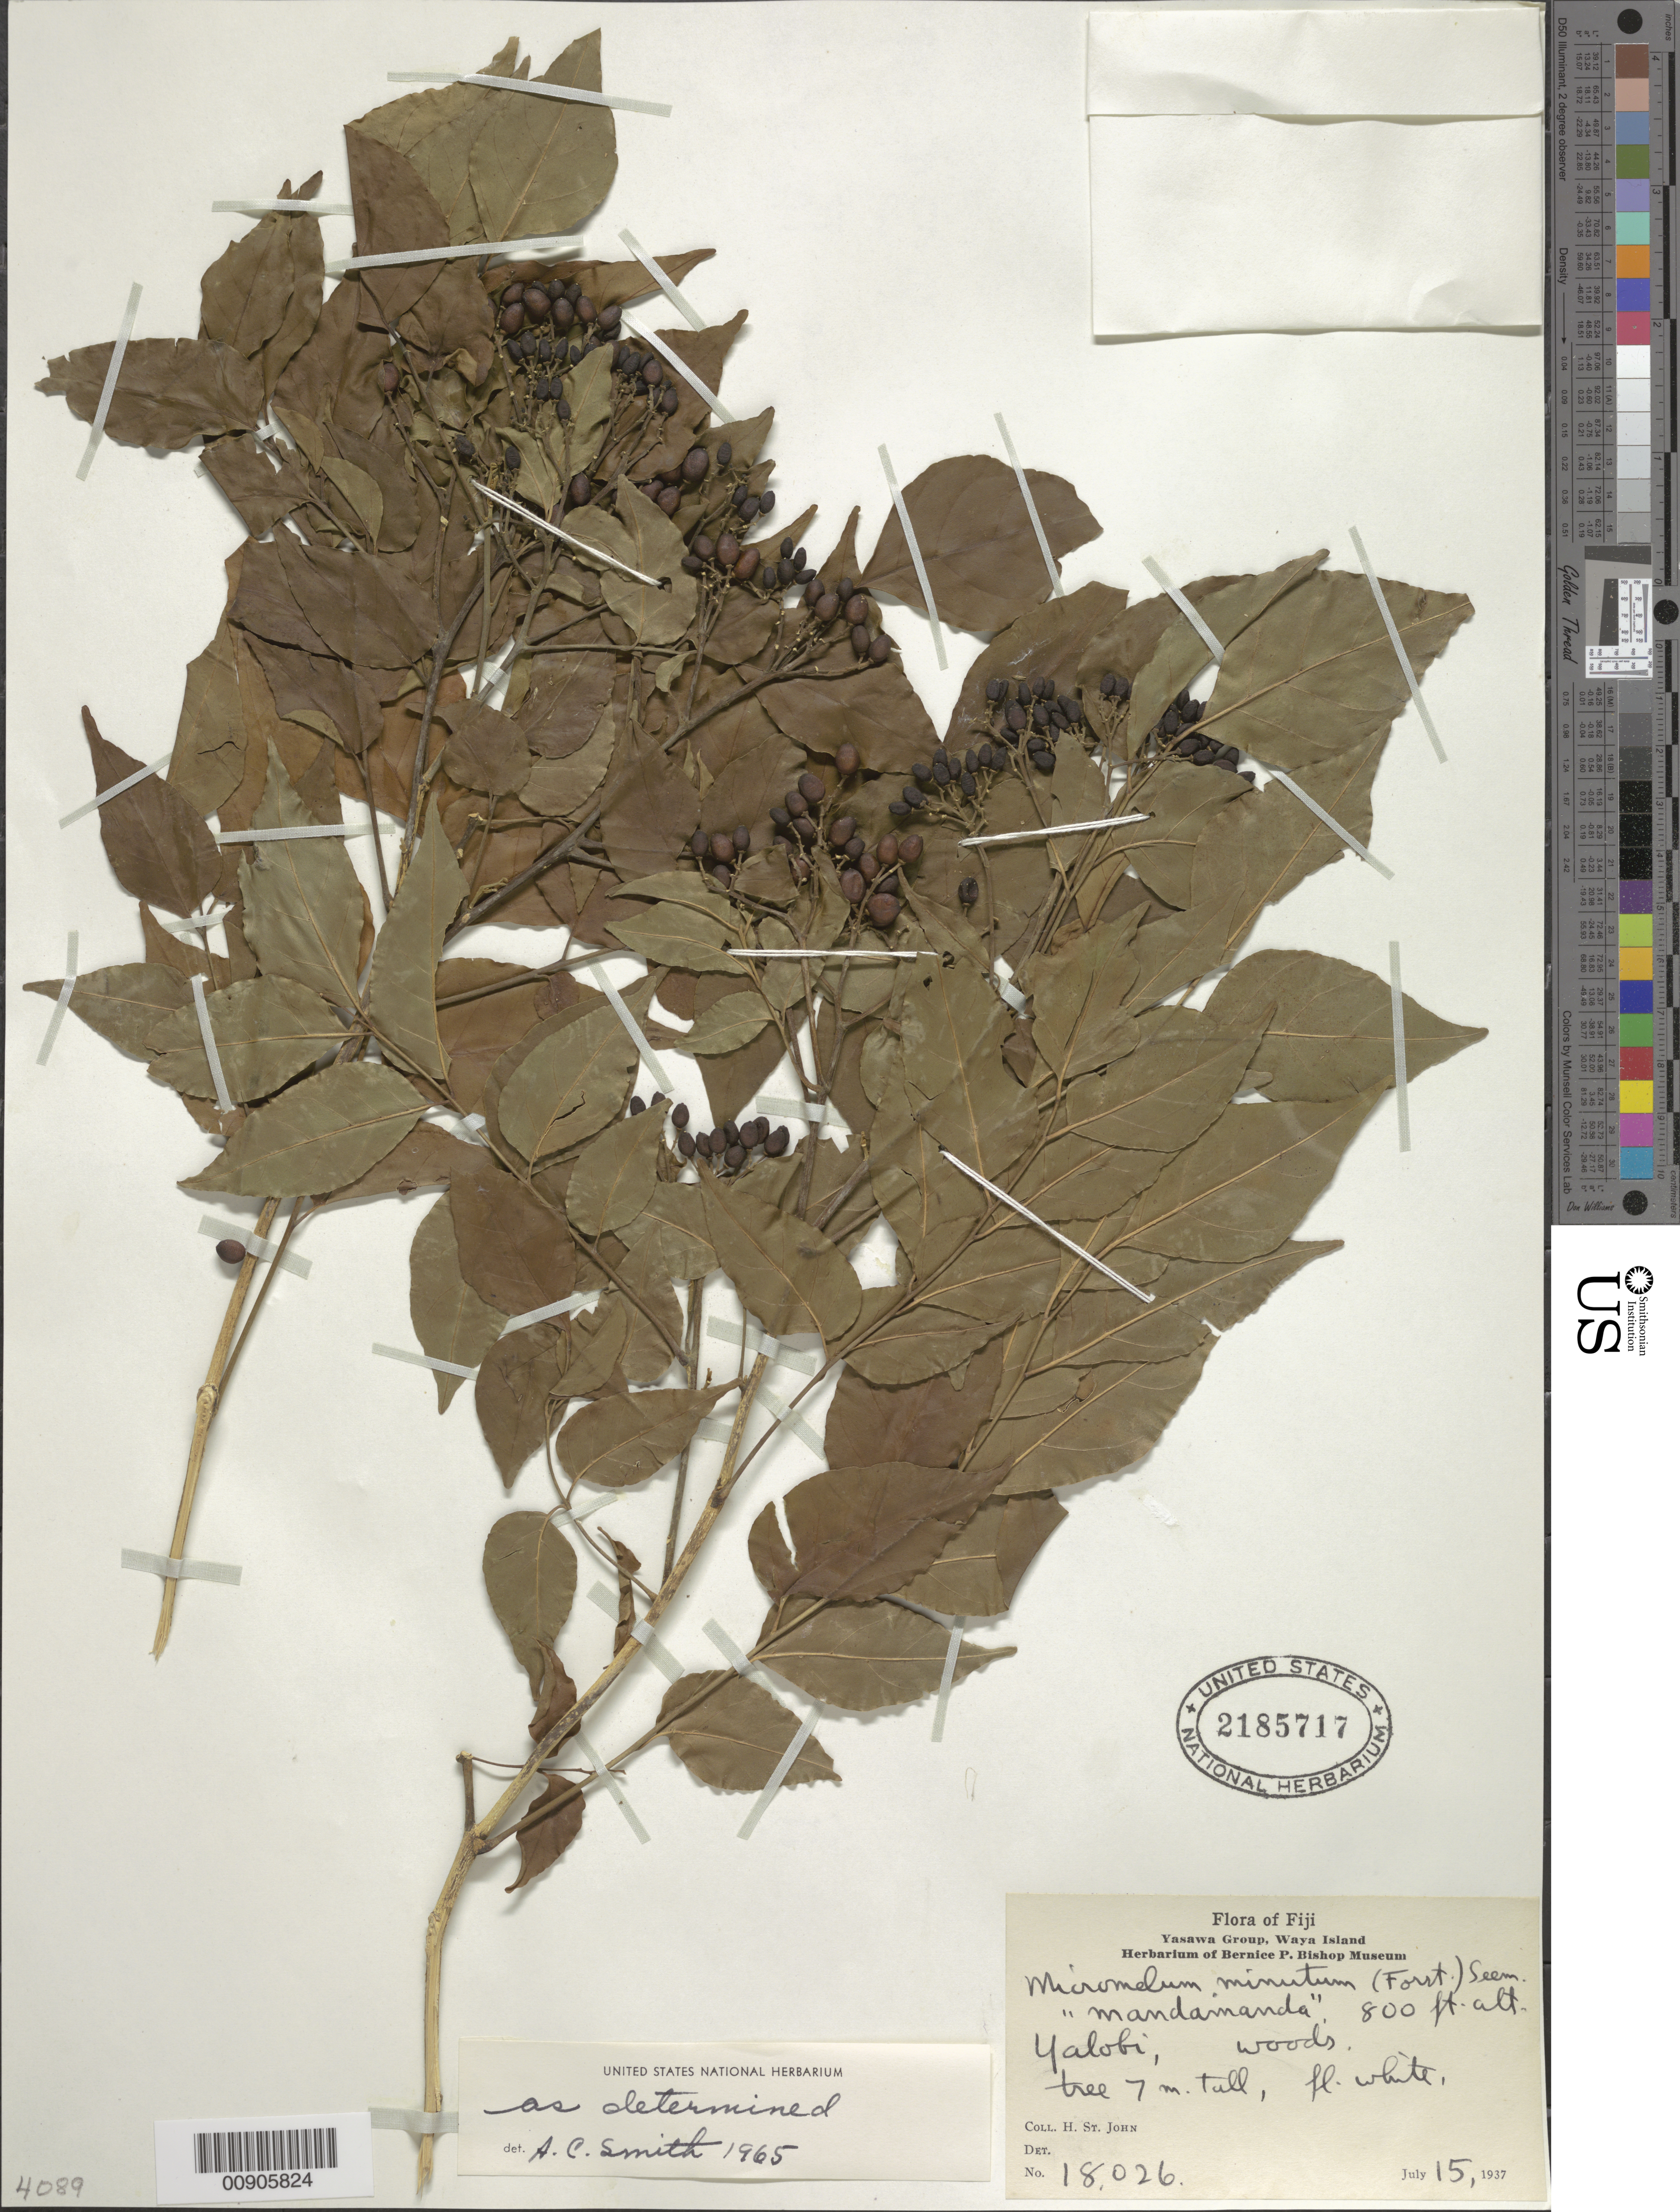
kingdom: Plantae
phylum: Tracheophyta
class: Magnoliopsida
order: Sapindales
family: Rutaceae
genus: Micromelum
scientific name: Micromelum minutum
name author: (G. Forst.) Wight & Arn.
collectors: H. St. John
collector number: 18026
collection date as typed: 15 Jul 1937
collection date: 1937-07-15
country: Fiji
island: Waya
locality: Yalobi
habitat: woods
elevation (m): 244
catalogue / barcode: US 2185717